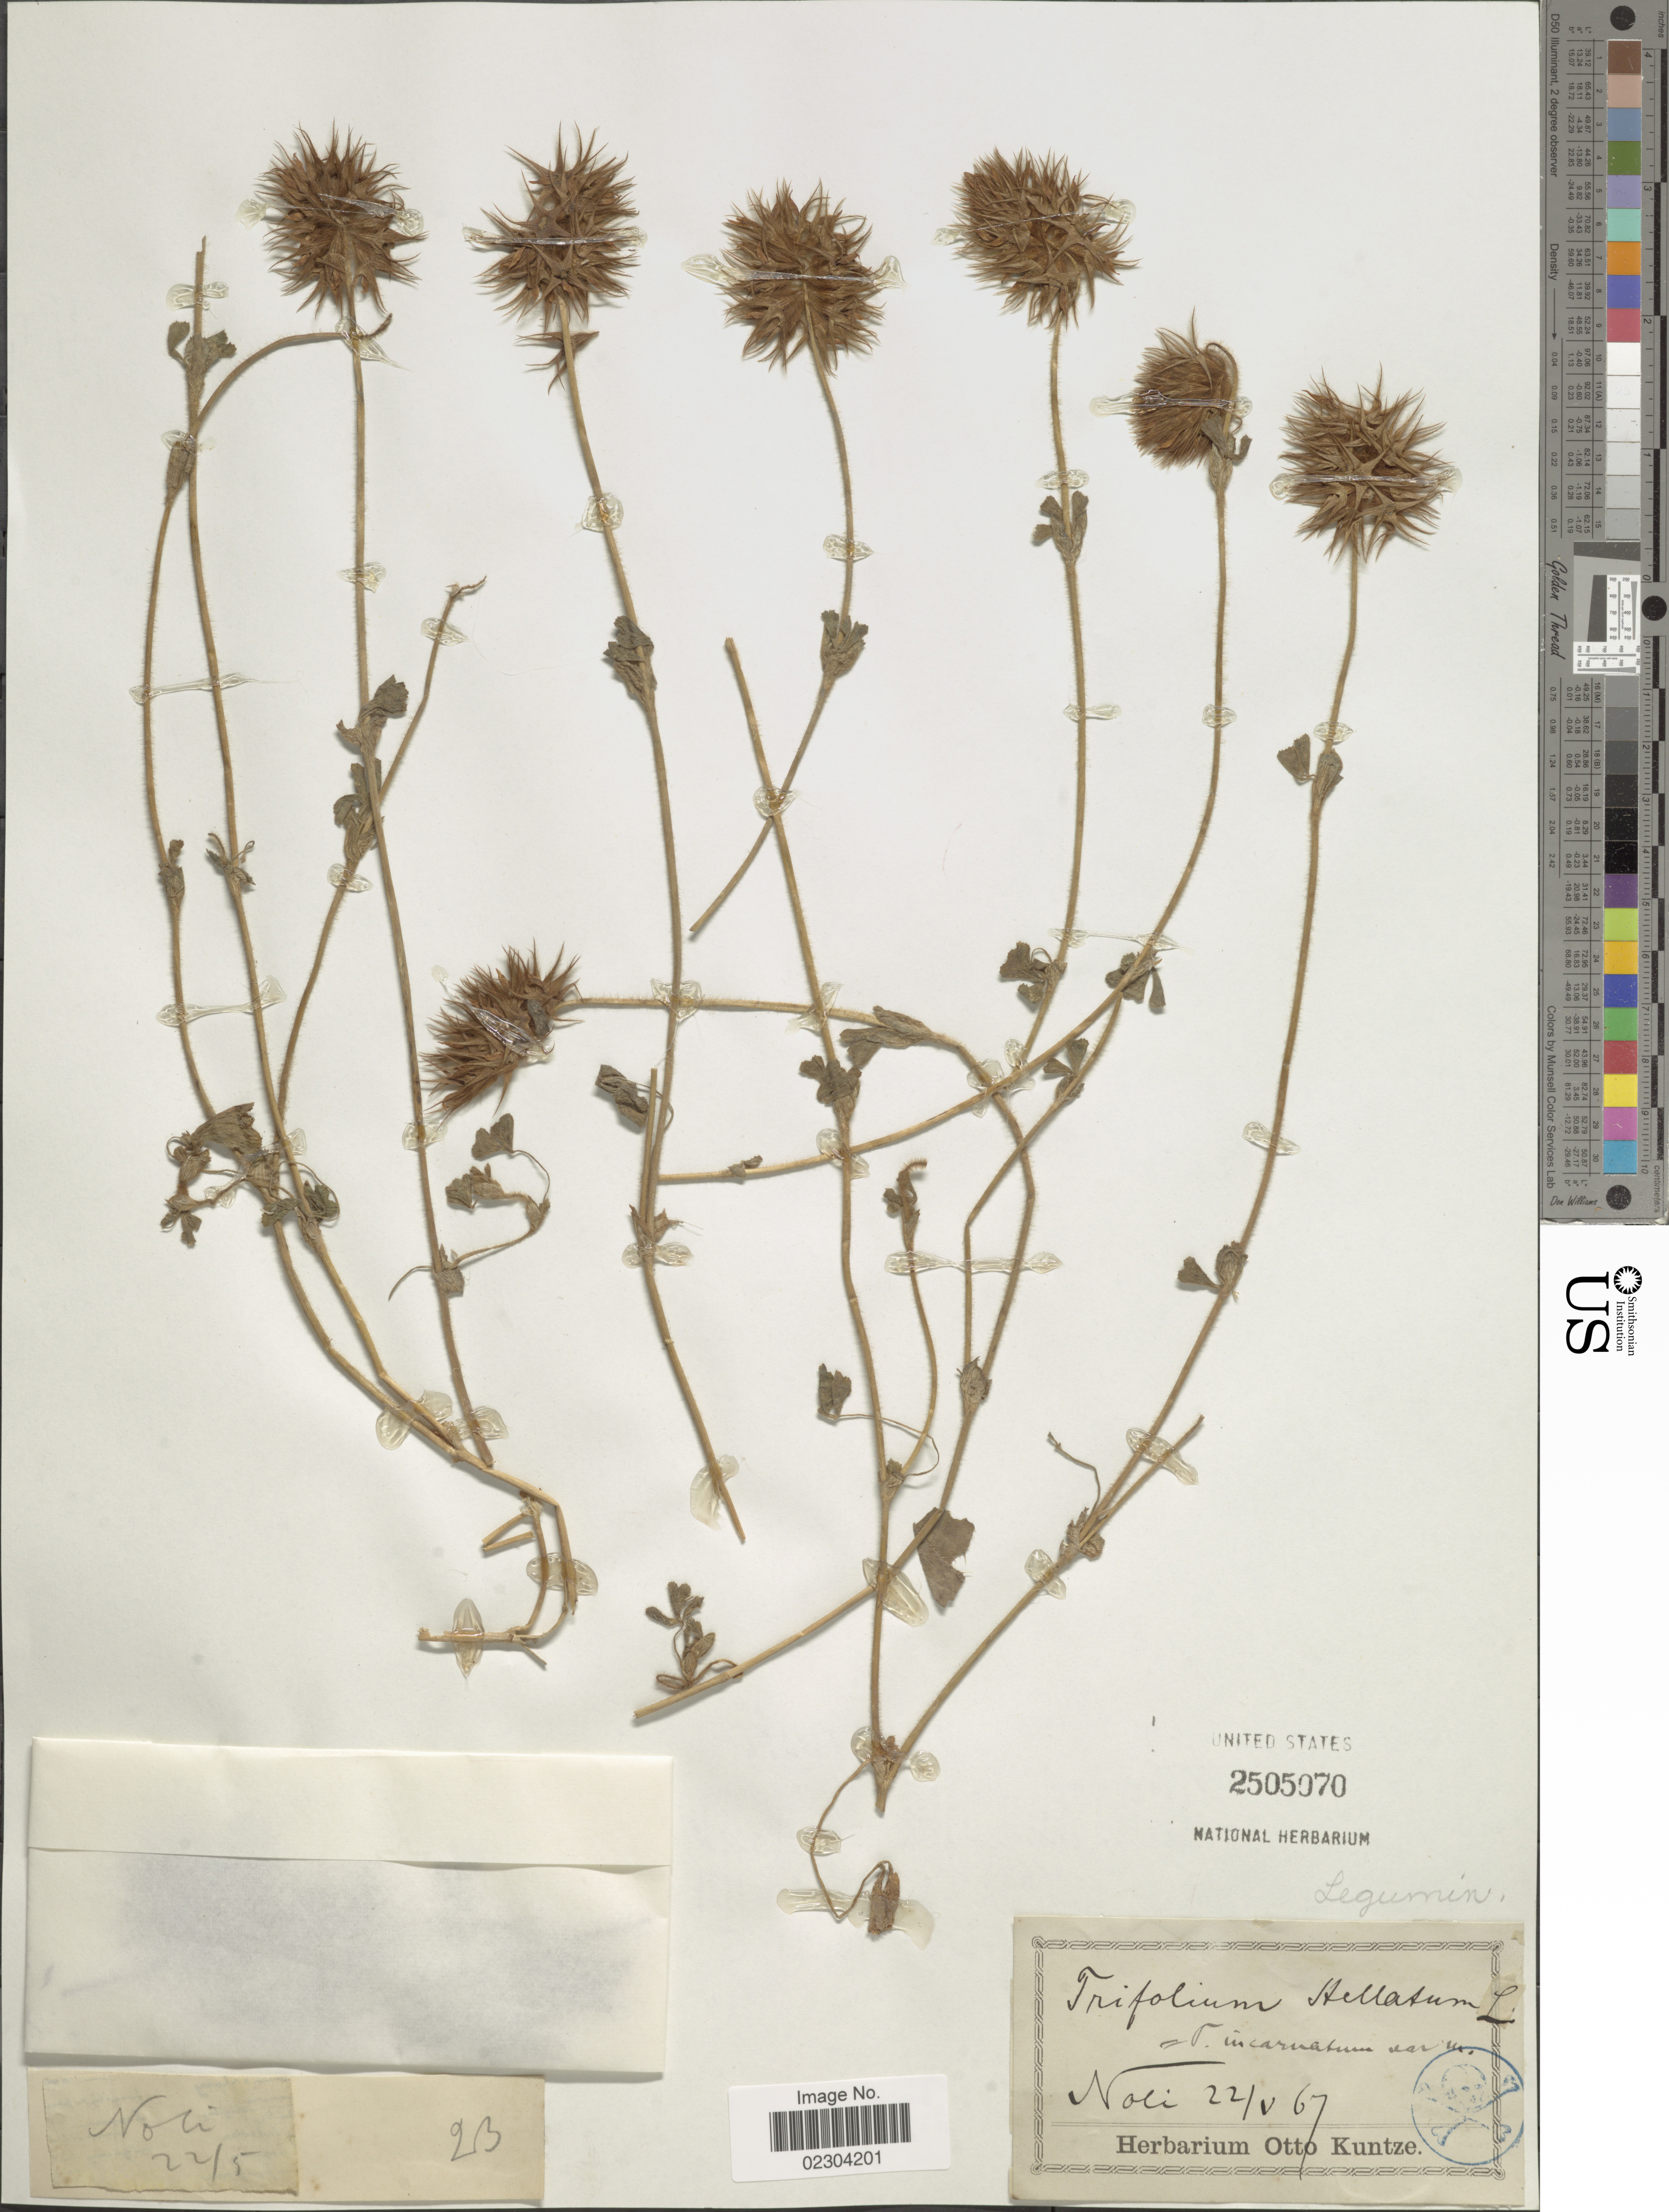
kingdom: Plantae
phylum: Tracheophyta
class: Magnoliopsida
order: Fabales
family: Fabaceae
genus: Trifolium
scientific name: Trifolium incarnatum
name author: L.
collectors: ex herb. Otto Kuntze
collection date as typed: Transcribed d/m/y: 22/5/67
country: Italy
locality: Noli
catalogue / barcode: US 2505070